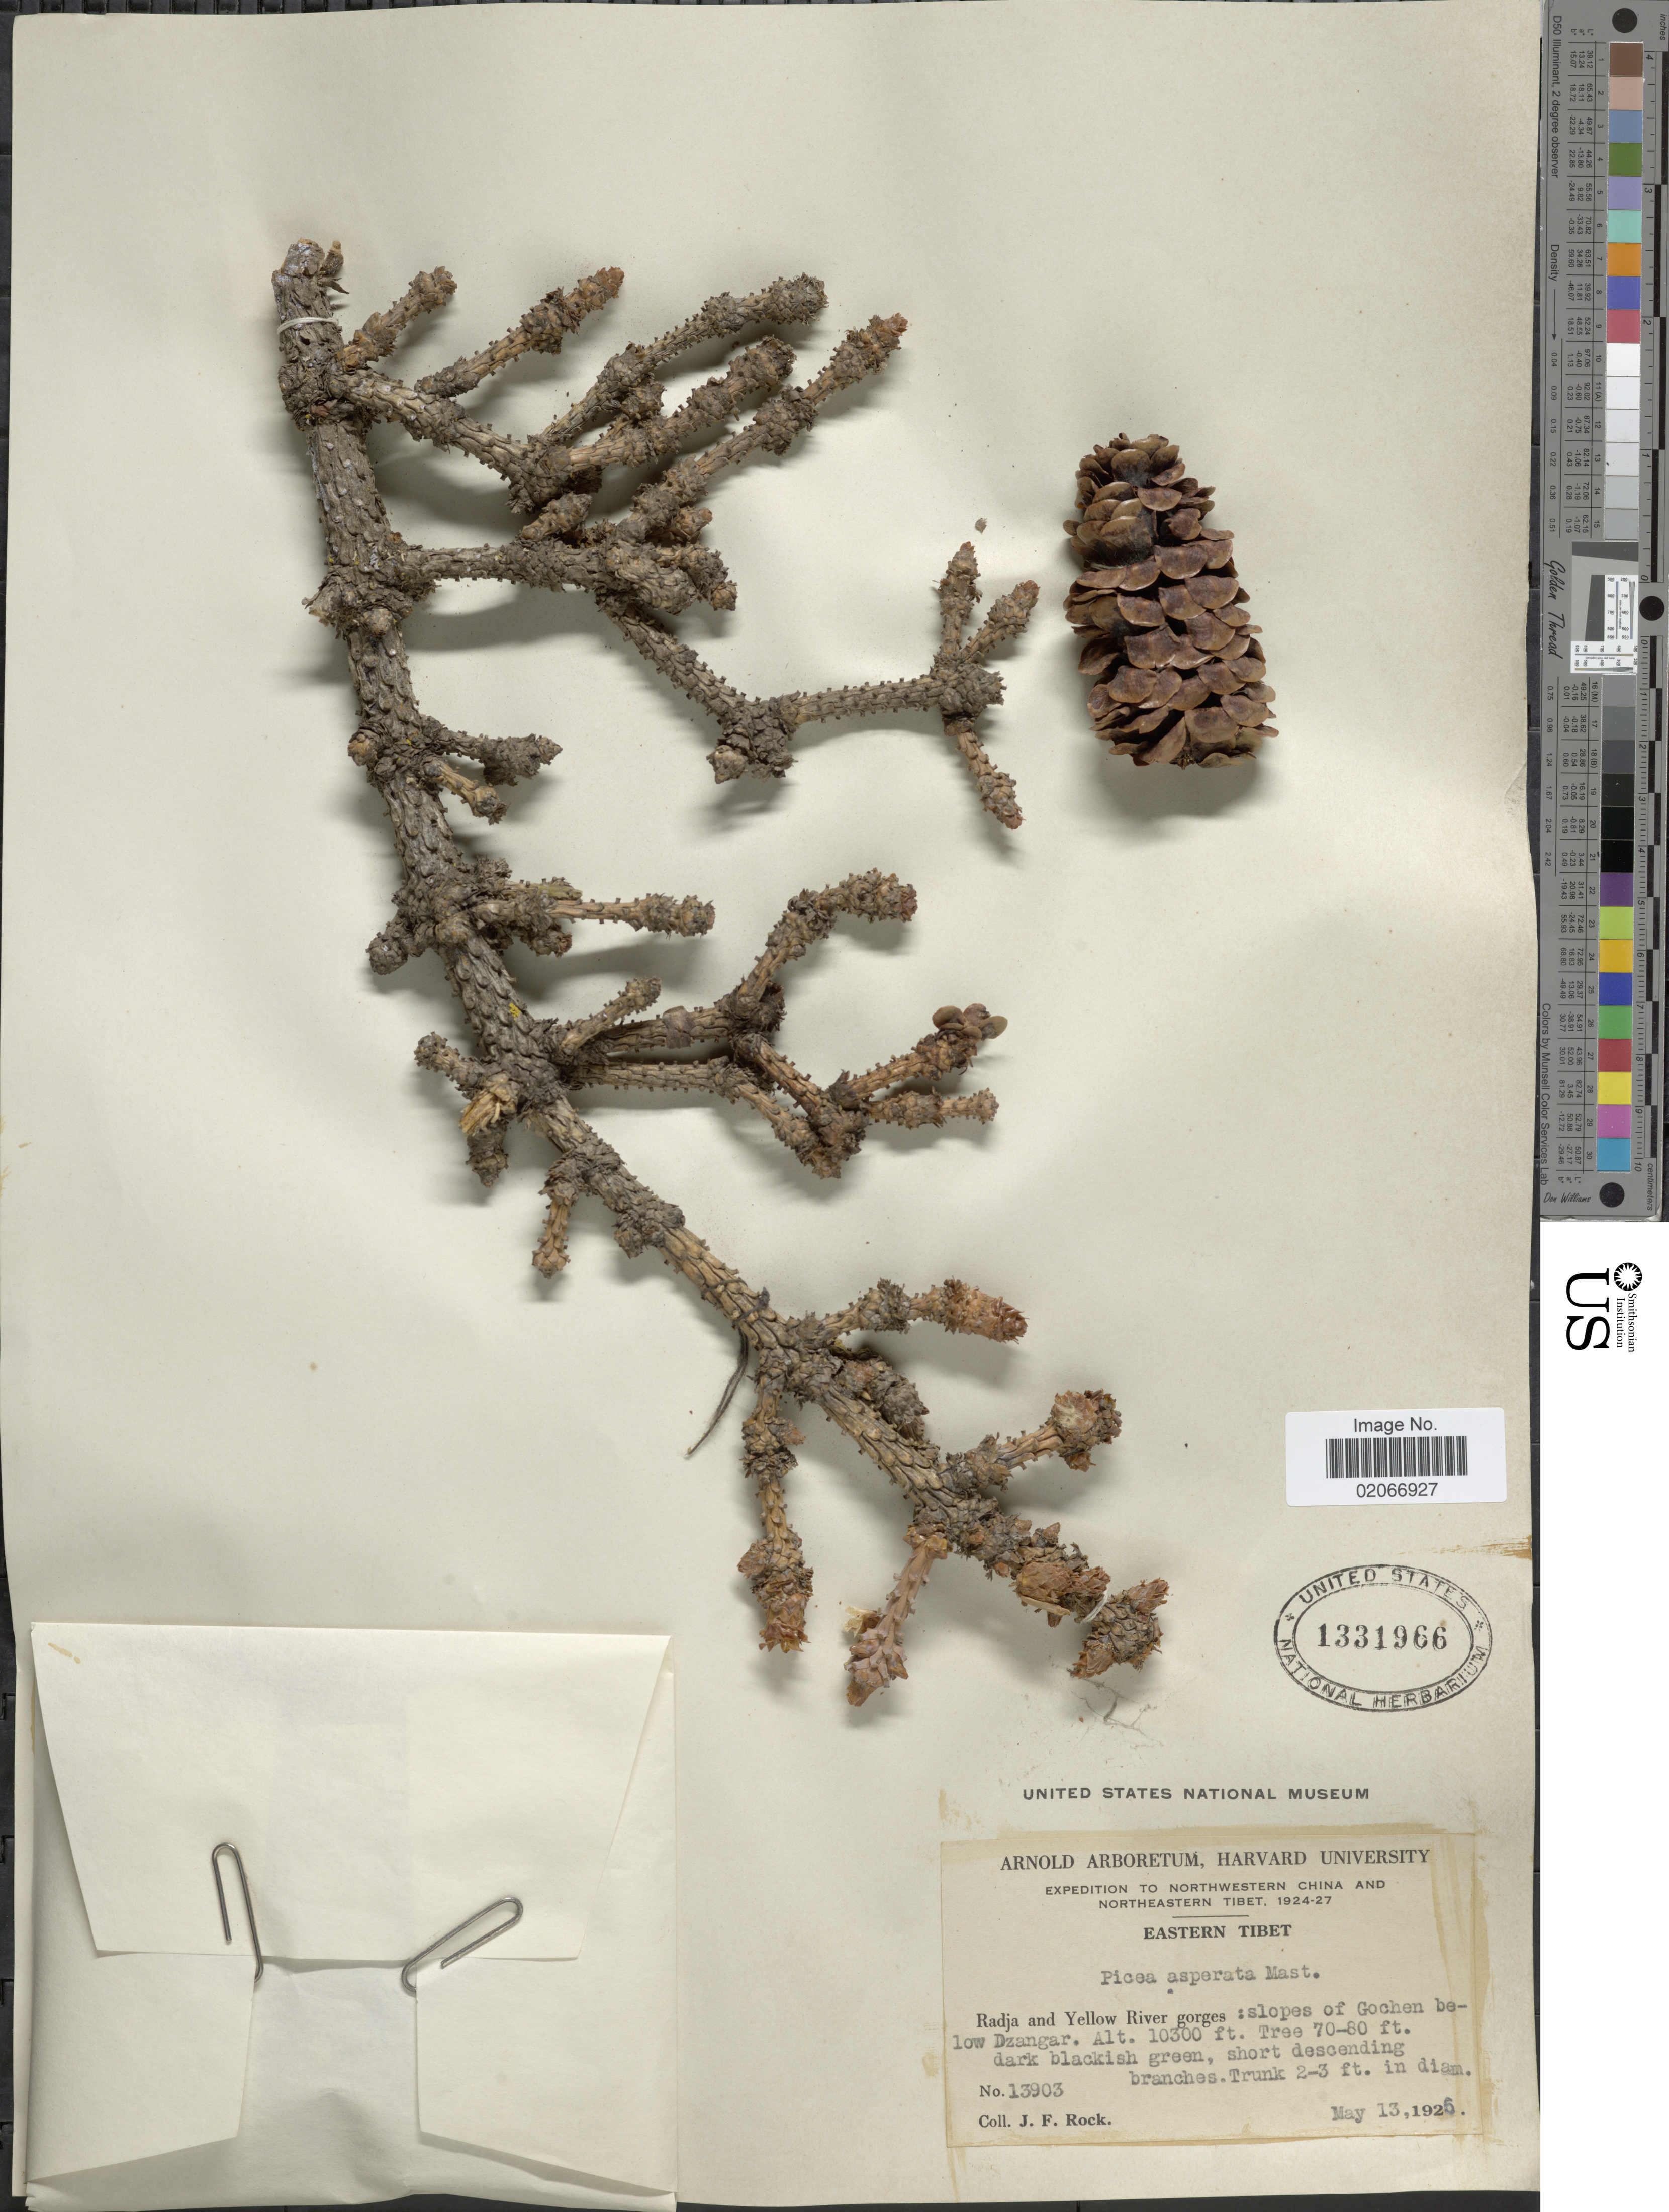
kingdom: Plantae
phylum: Tracheophyta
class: Pinopsida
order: Pinales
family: Pinaceae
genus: Picea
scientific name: Picea asperata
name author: Mast.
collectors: J. Rock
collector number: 13903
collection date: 1926-05-13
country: China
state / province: Xizang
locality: Northwesten China and Northeastern Tibet. Radja and Yellow River gorger: slopes of Gochen below Dzangar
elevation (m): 3139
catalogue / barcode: US 1331966